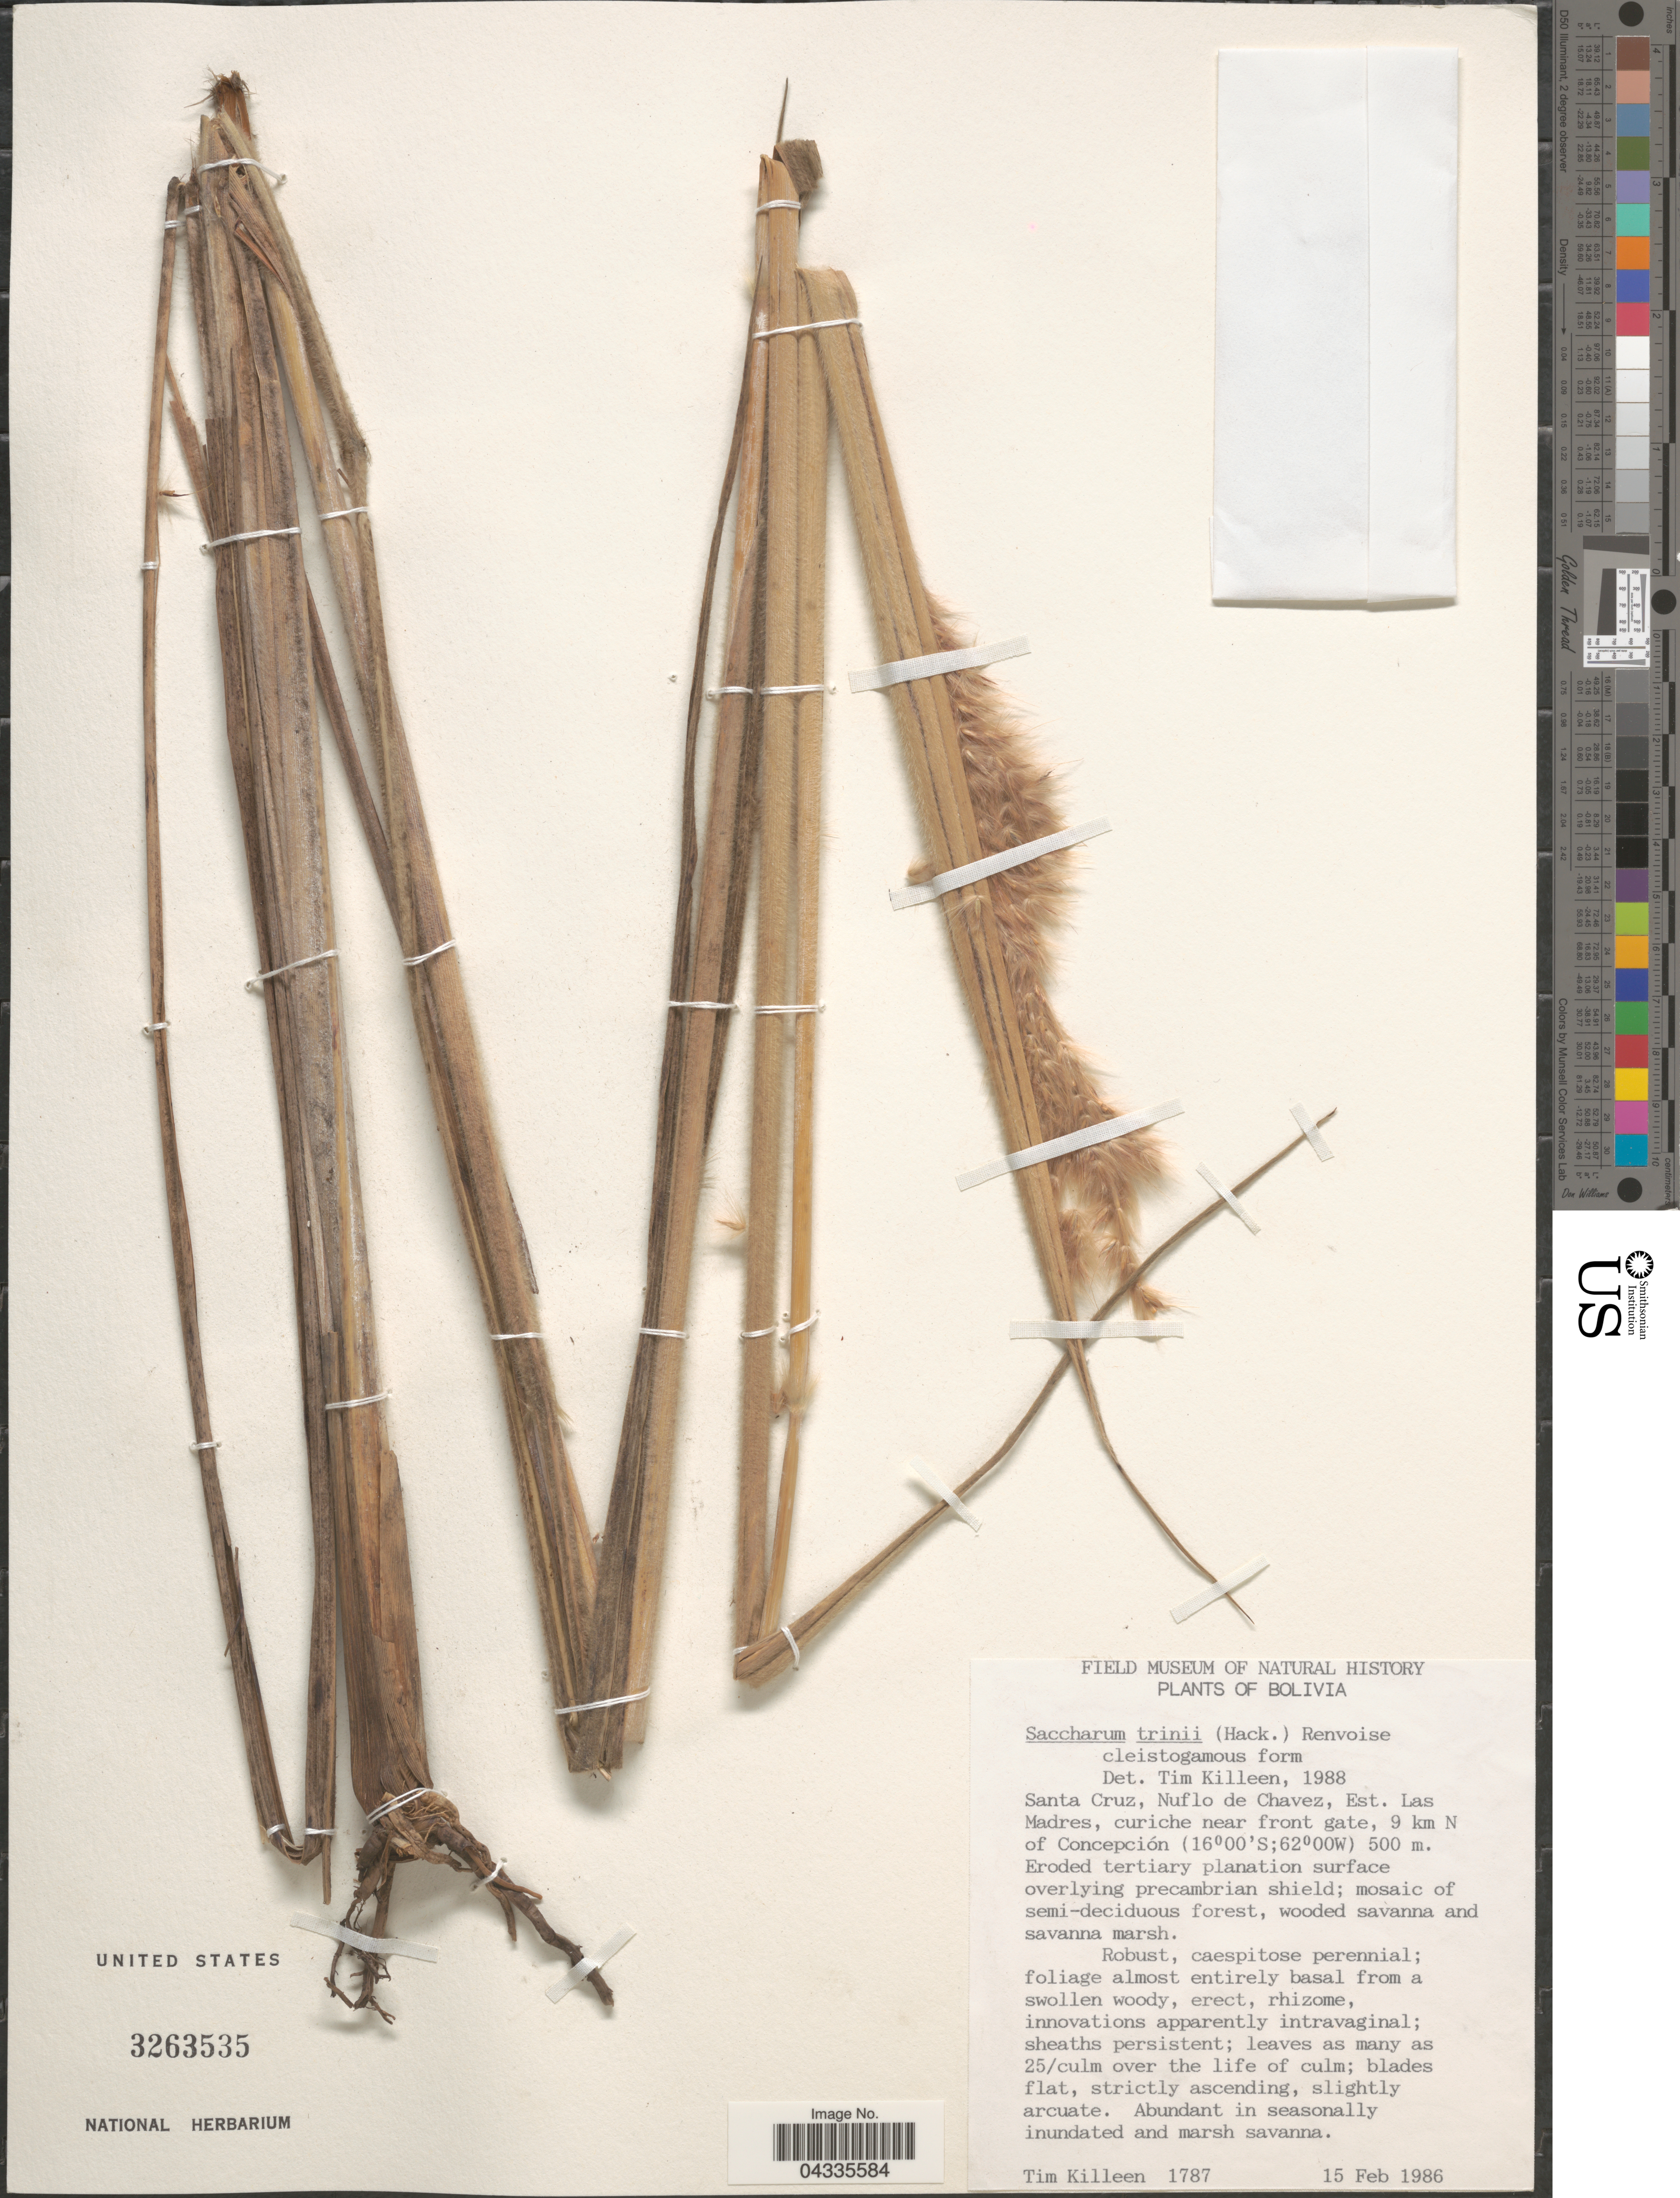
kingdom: Plantae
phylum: Tracheophyta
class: Liliopsida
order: Poales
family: Poaceae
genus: Erianthus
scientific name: Erianthus trinii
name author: Hack.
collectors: T. J. Killeen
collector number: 1787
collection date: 1986-02-15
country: Bolivia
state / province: Santa Cruz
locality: Nuflo de Chavez, Est. Las Madres, curiche near front gate, 9 km N of Concepción.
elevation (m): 500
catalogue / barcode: US 3263535